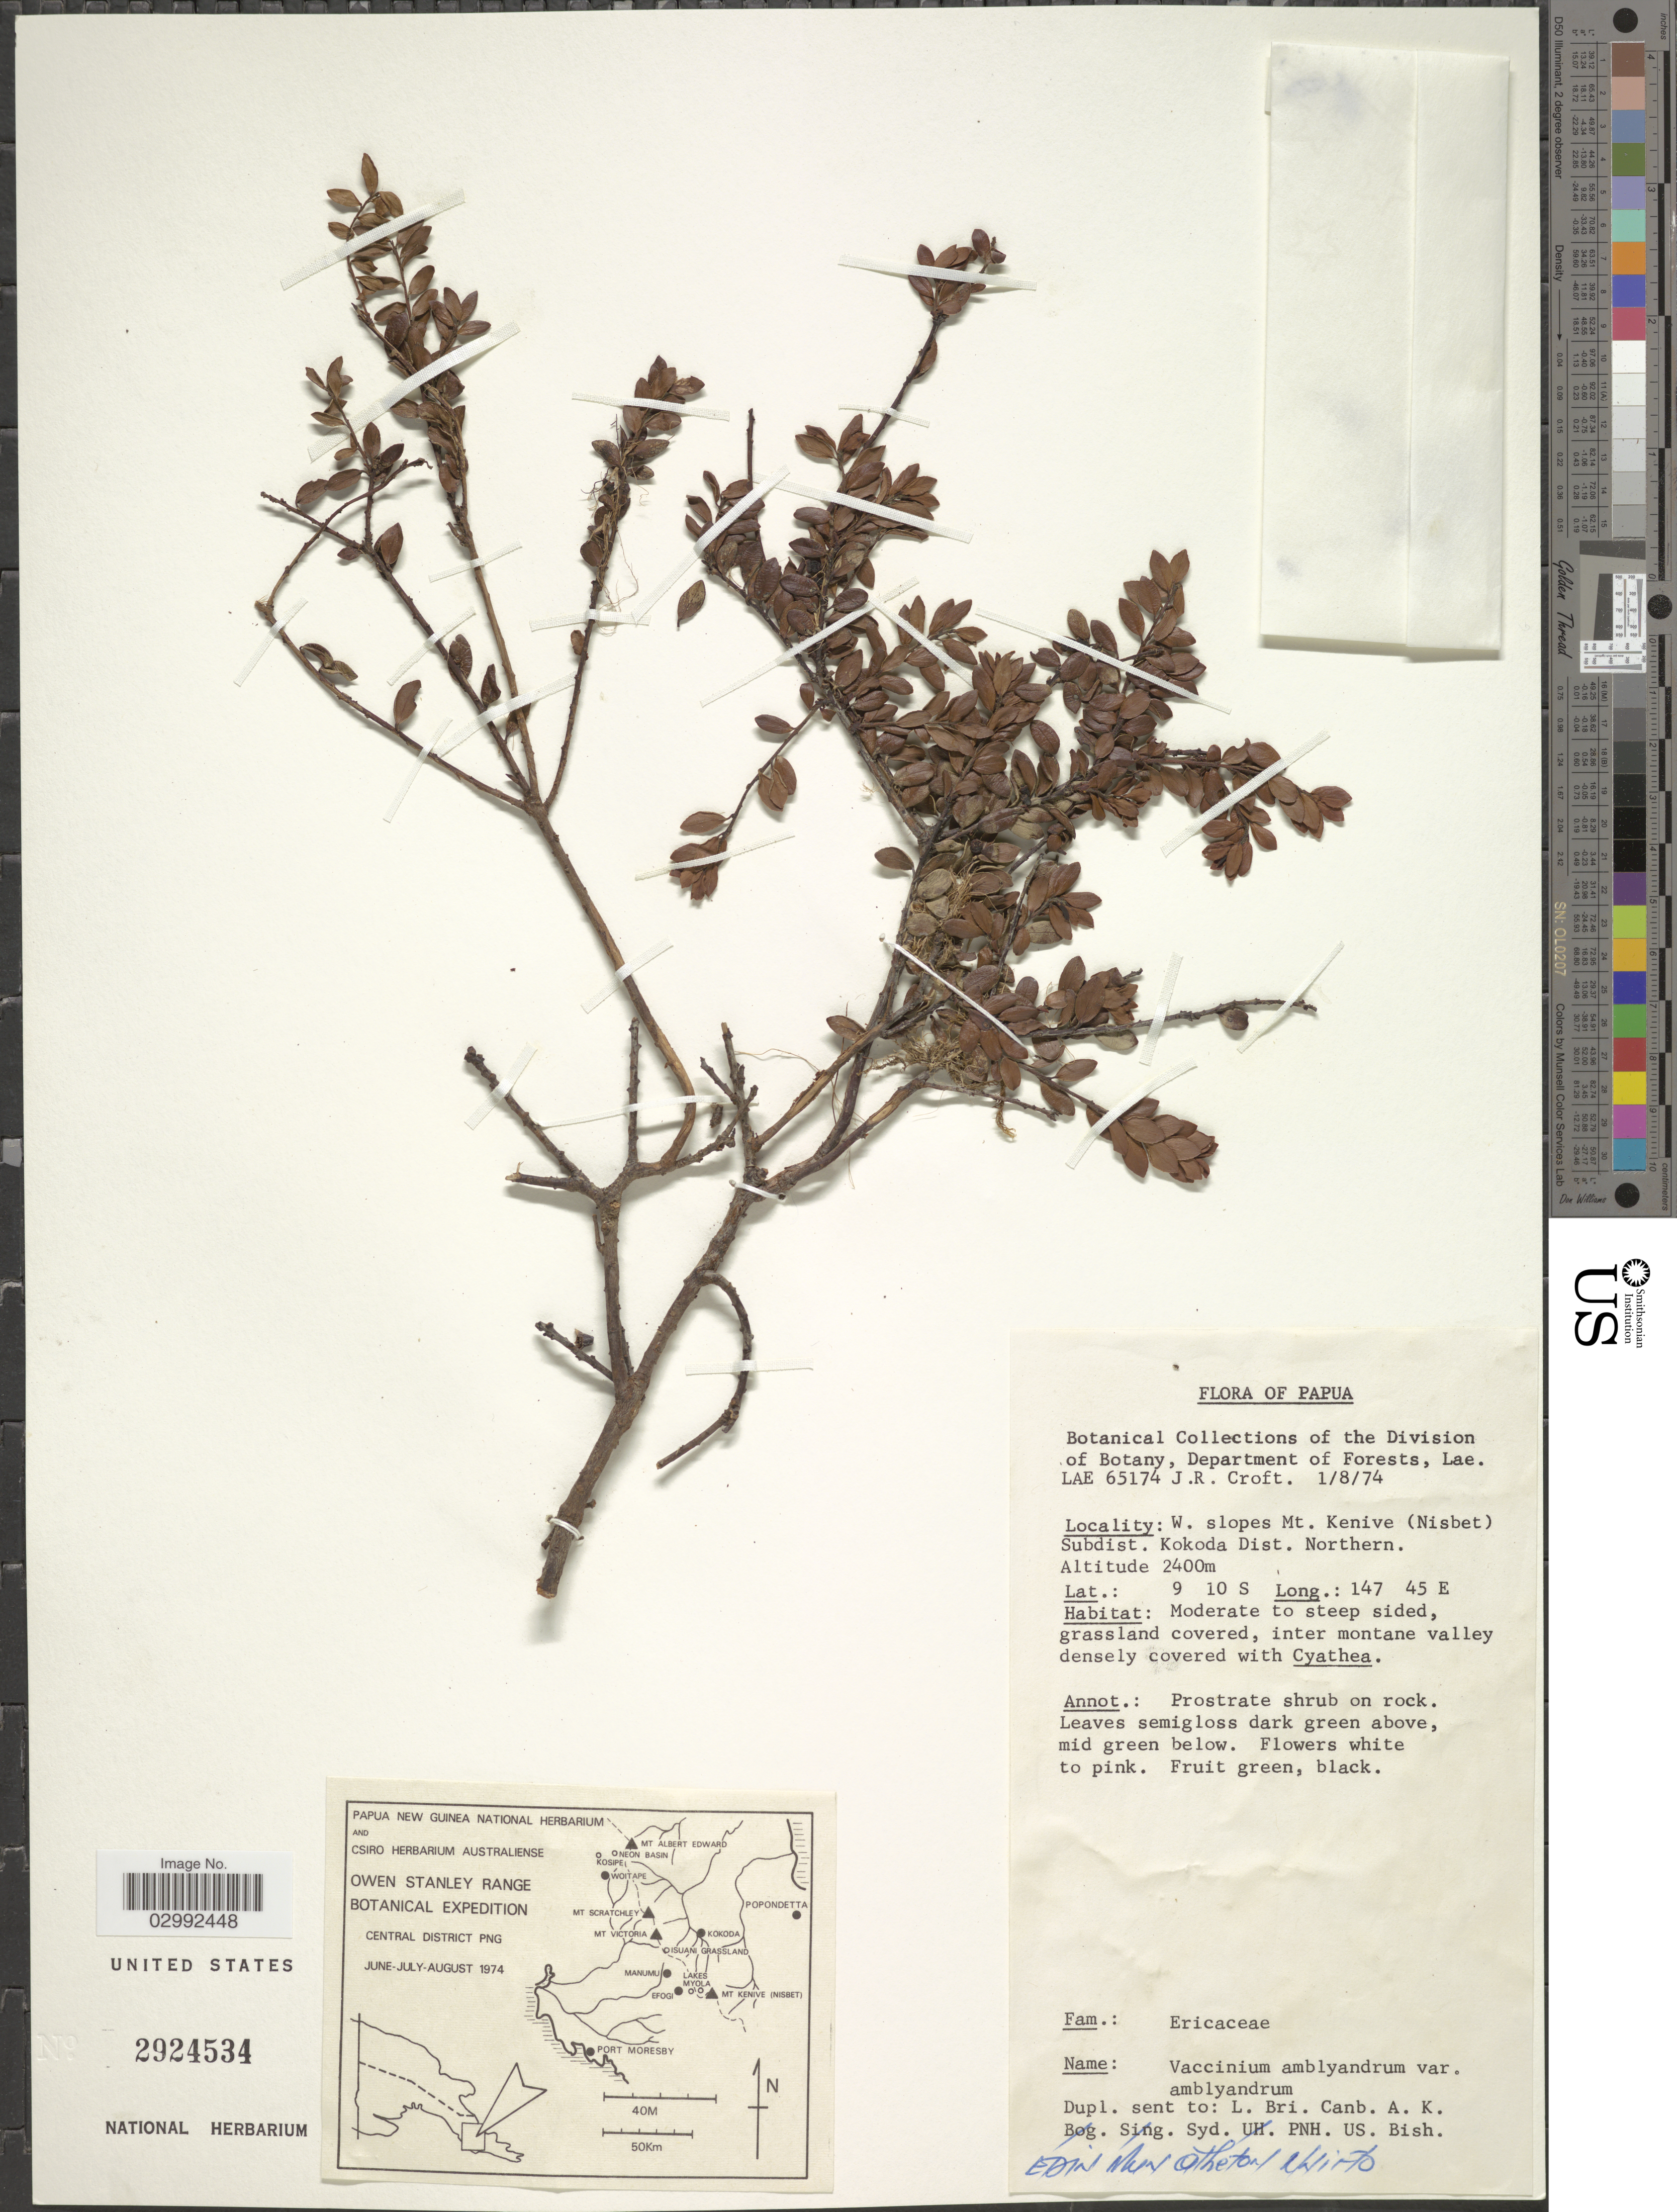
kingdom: Plantae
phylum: Tracheophyta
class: Magnoliopsida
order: Ericales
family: Ericaceae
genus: Vaccinium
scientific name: Vaccinium amblyandrum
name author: F. Muell.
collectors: J. R. Croft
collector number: LAE 65174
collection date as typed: Transcribed d/m/y: 1/8/74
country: Papua New Guinea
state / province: Northern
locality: W. slope Mt. Kenive (Nisbet) Subdist. Kokoda Dist. Northern.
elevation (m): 2400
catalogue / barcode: US 2924534